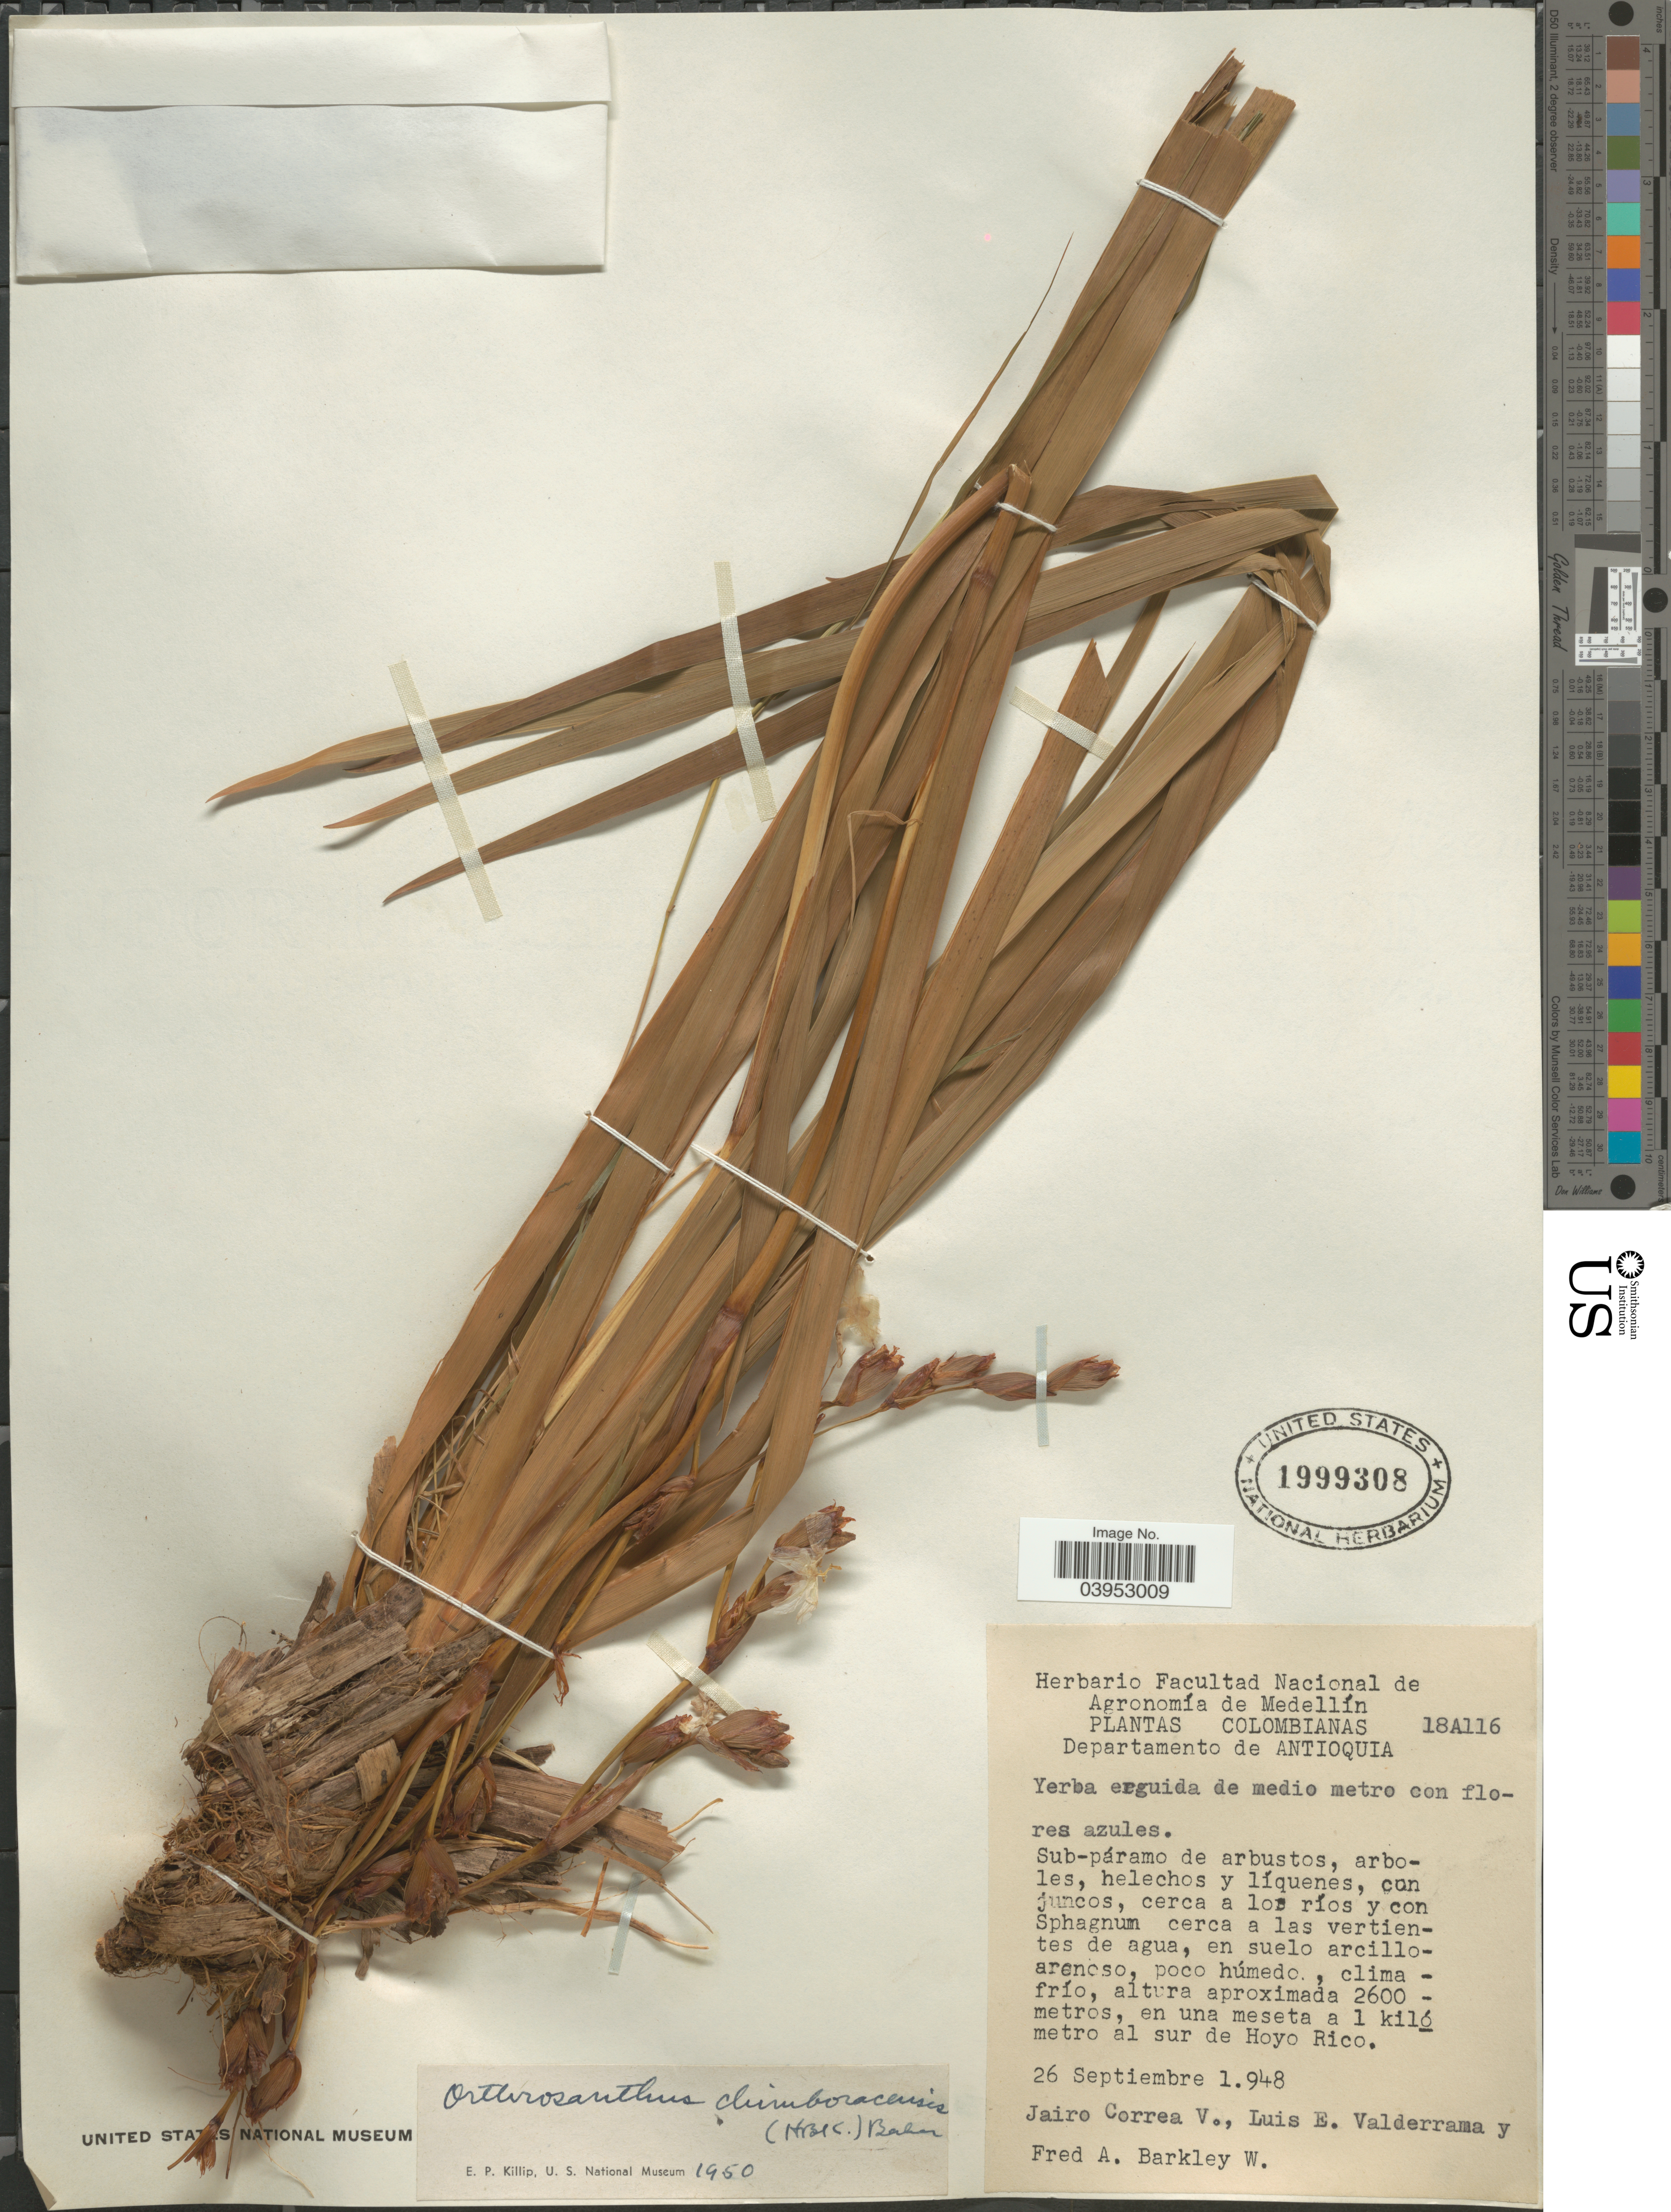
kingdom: Plantae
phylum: Tracheophyta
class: Liliopsida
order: Asparagales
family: Iridaceae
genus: Orthrosanthus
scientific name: Orthrosanthus chimboracensis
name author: (Kunth) Baker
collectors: J. Correa, L. Valderrama & F. A. Barkley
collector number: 18A116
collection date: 1948-09-26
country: Colombia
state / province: Antioquia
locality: Departamento de Antioquia. En una meseta a 1 kilómetro al sur de Hoyo Rico.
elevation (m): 2600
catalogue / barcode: US 1999308